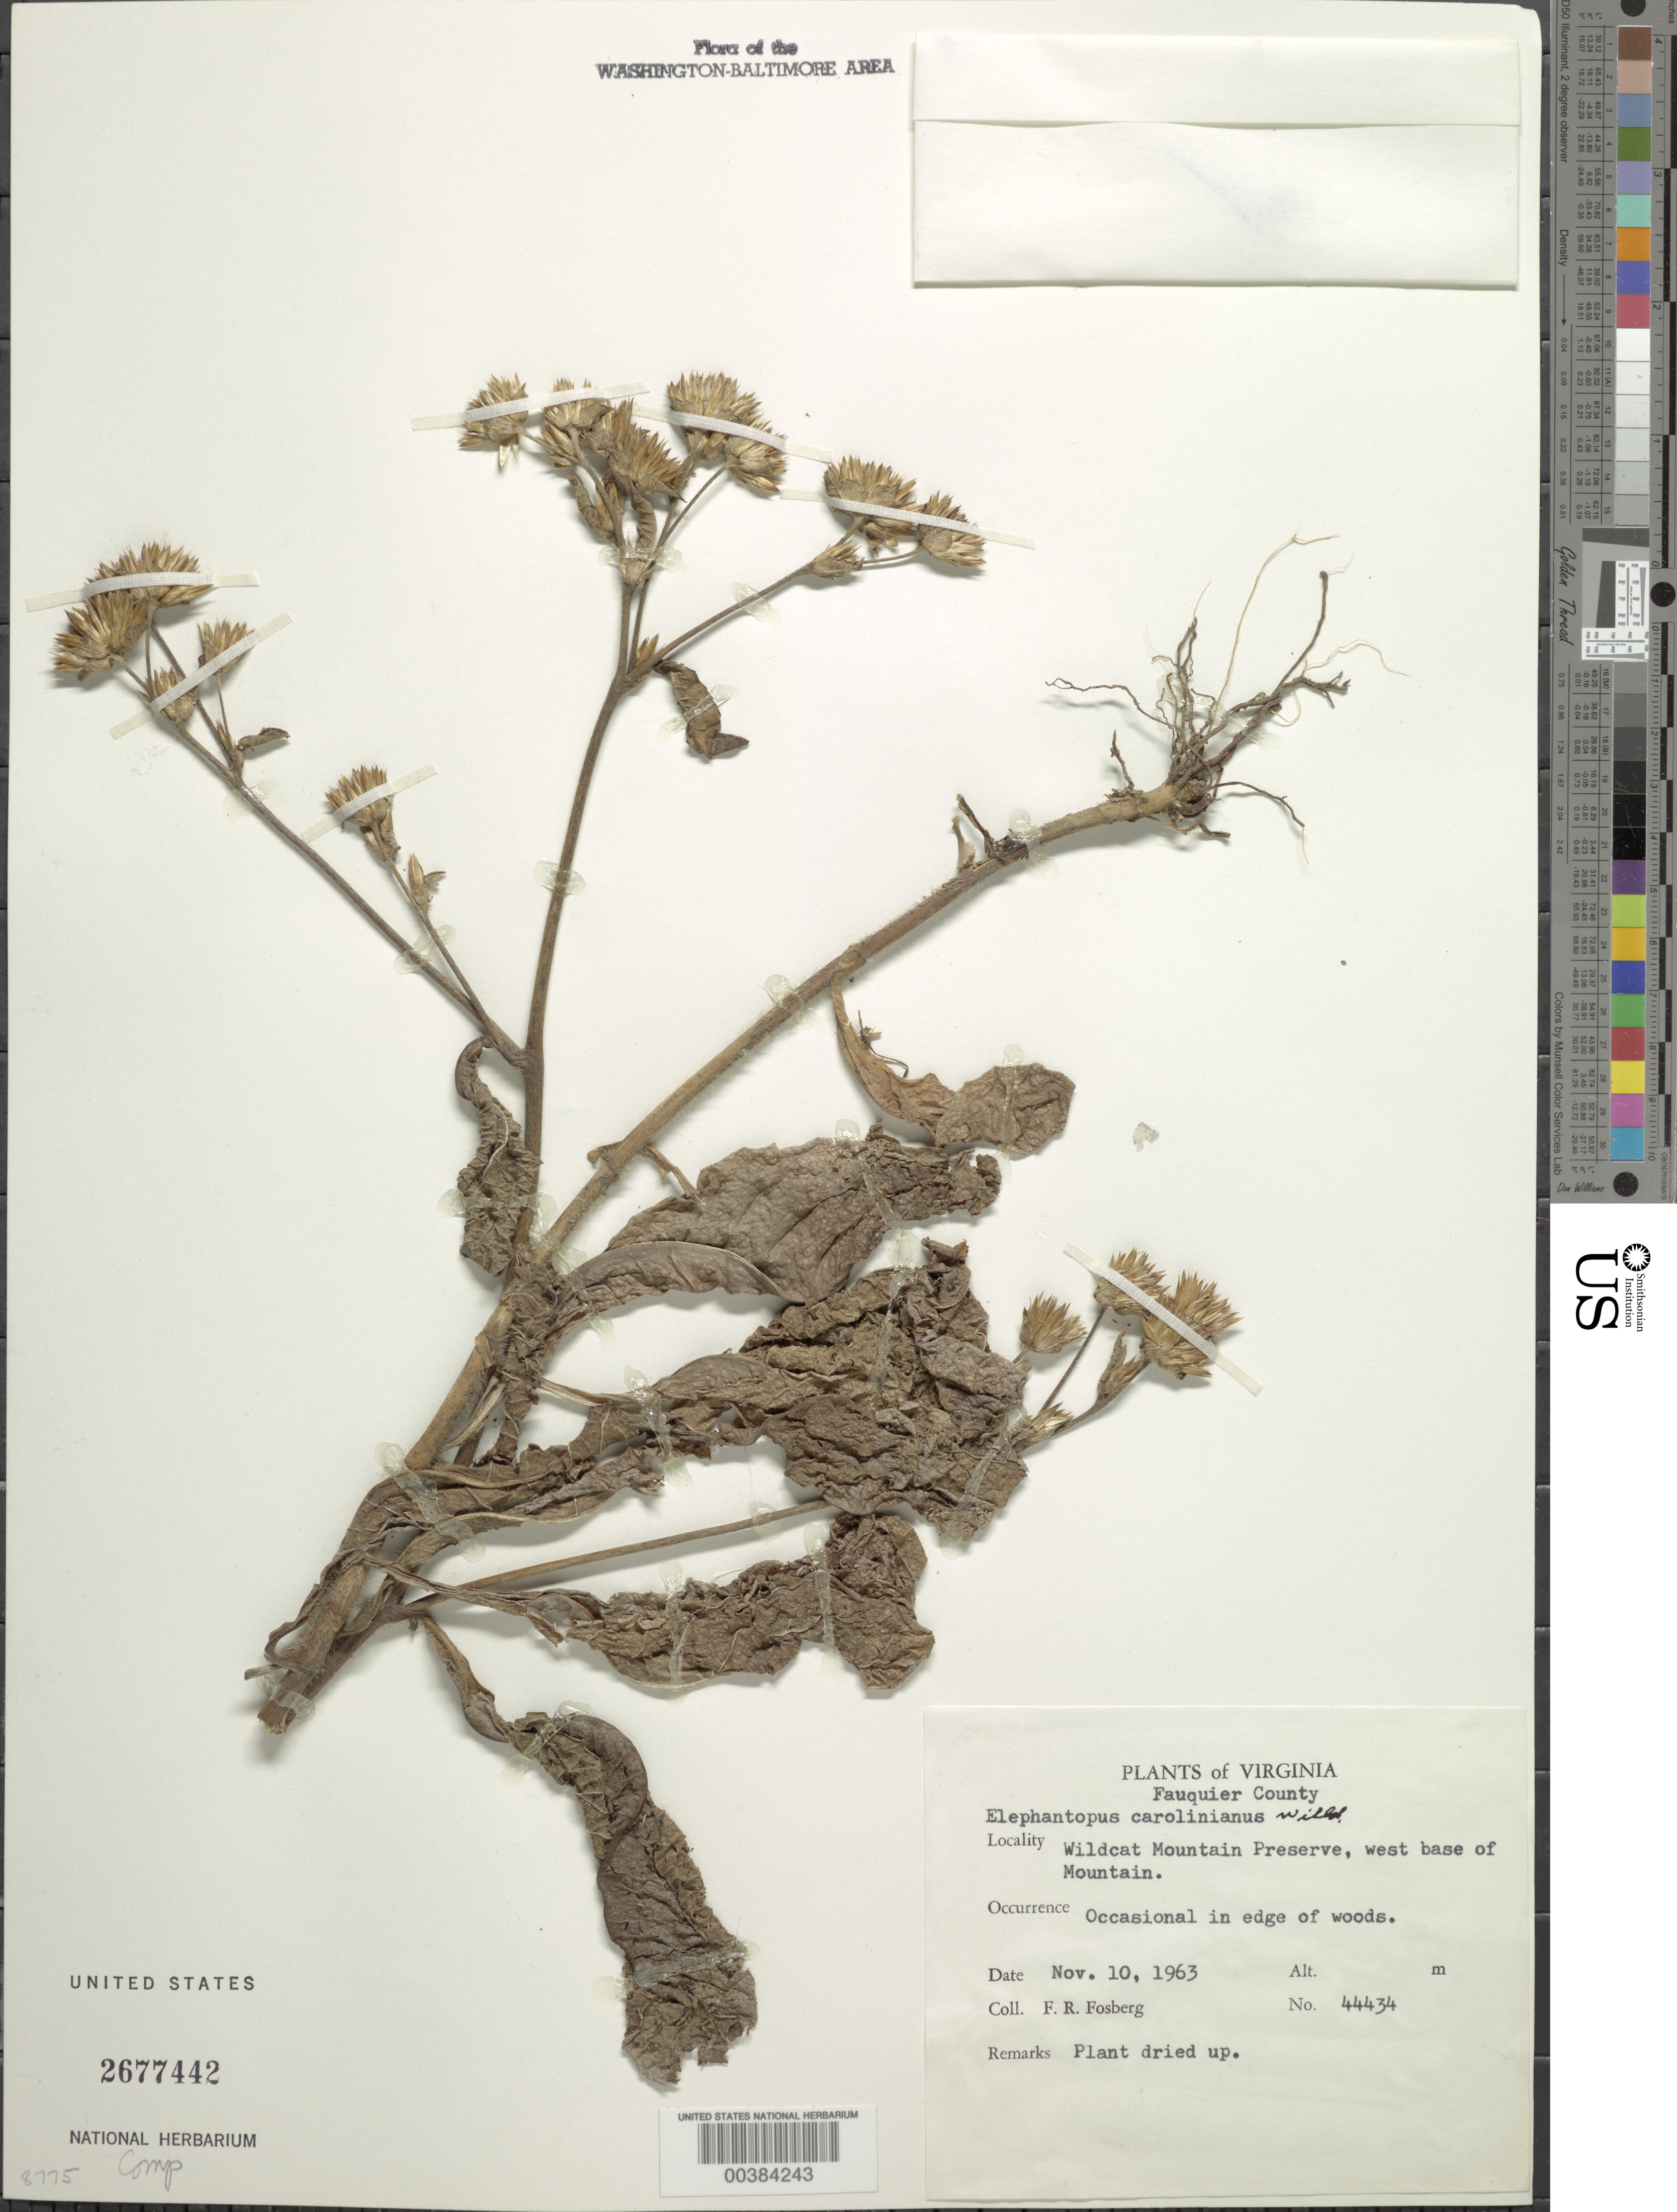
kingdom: Plantae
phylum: Tracheophyta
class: Magnoliopsida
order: Asterales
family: Asteraceae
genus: Elephantopus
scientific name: Elephantopus carolinianus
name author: Raeusch.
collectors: F. R. Fosberg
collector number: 44434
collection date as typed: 10 Nov 1963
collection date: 1963-11-10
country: United States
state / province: Virginia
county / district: Fauquier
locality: Wildcat Mountain Preserve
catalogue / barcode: US 2677442